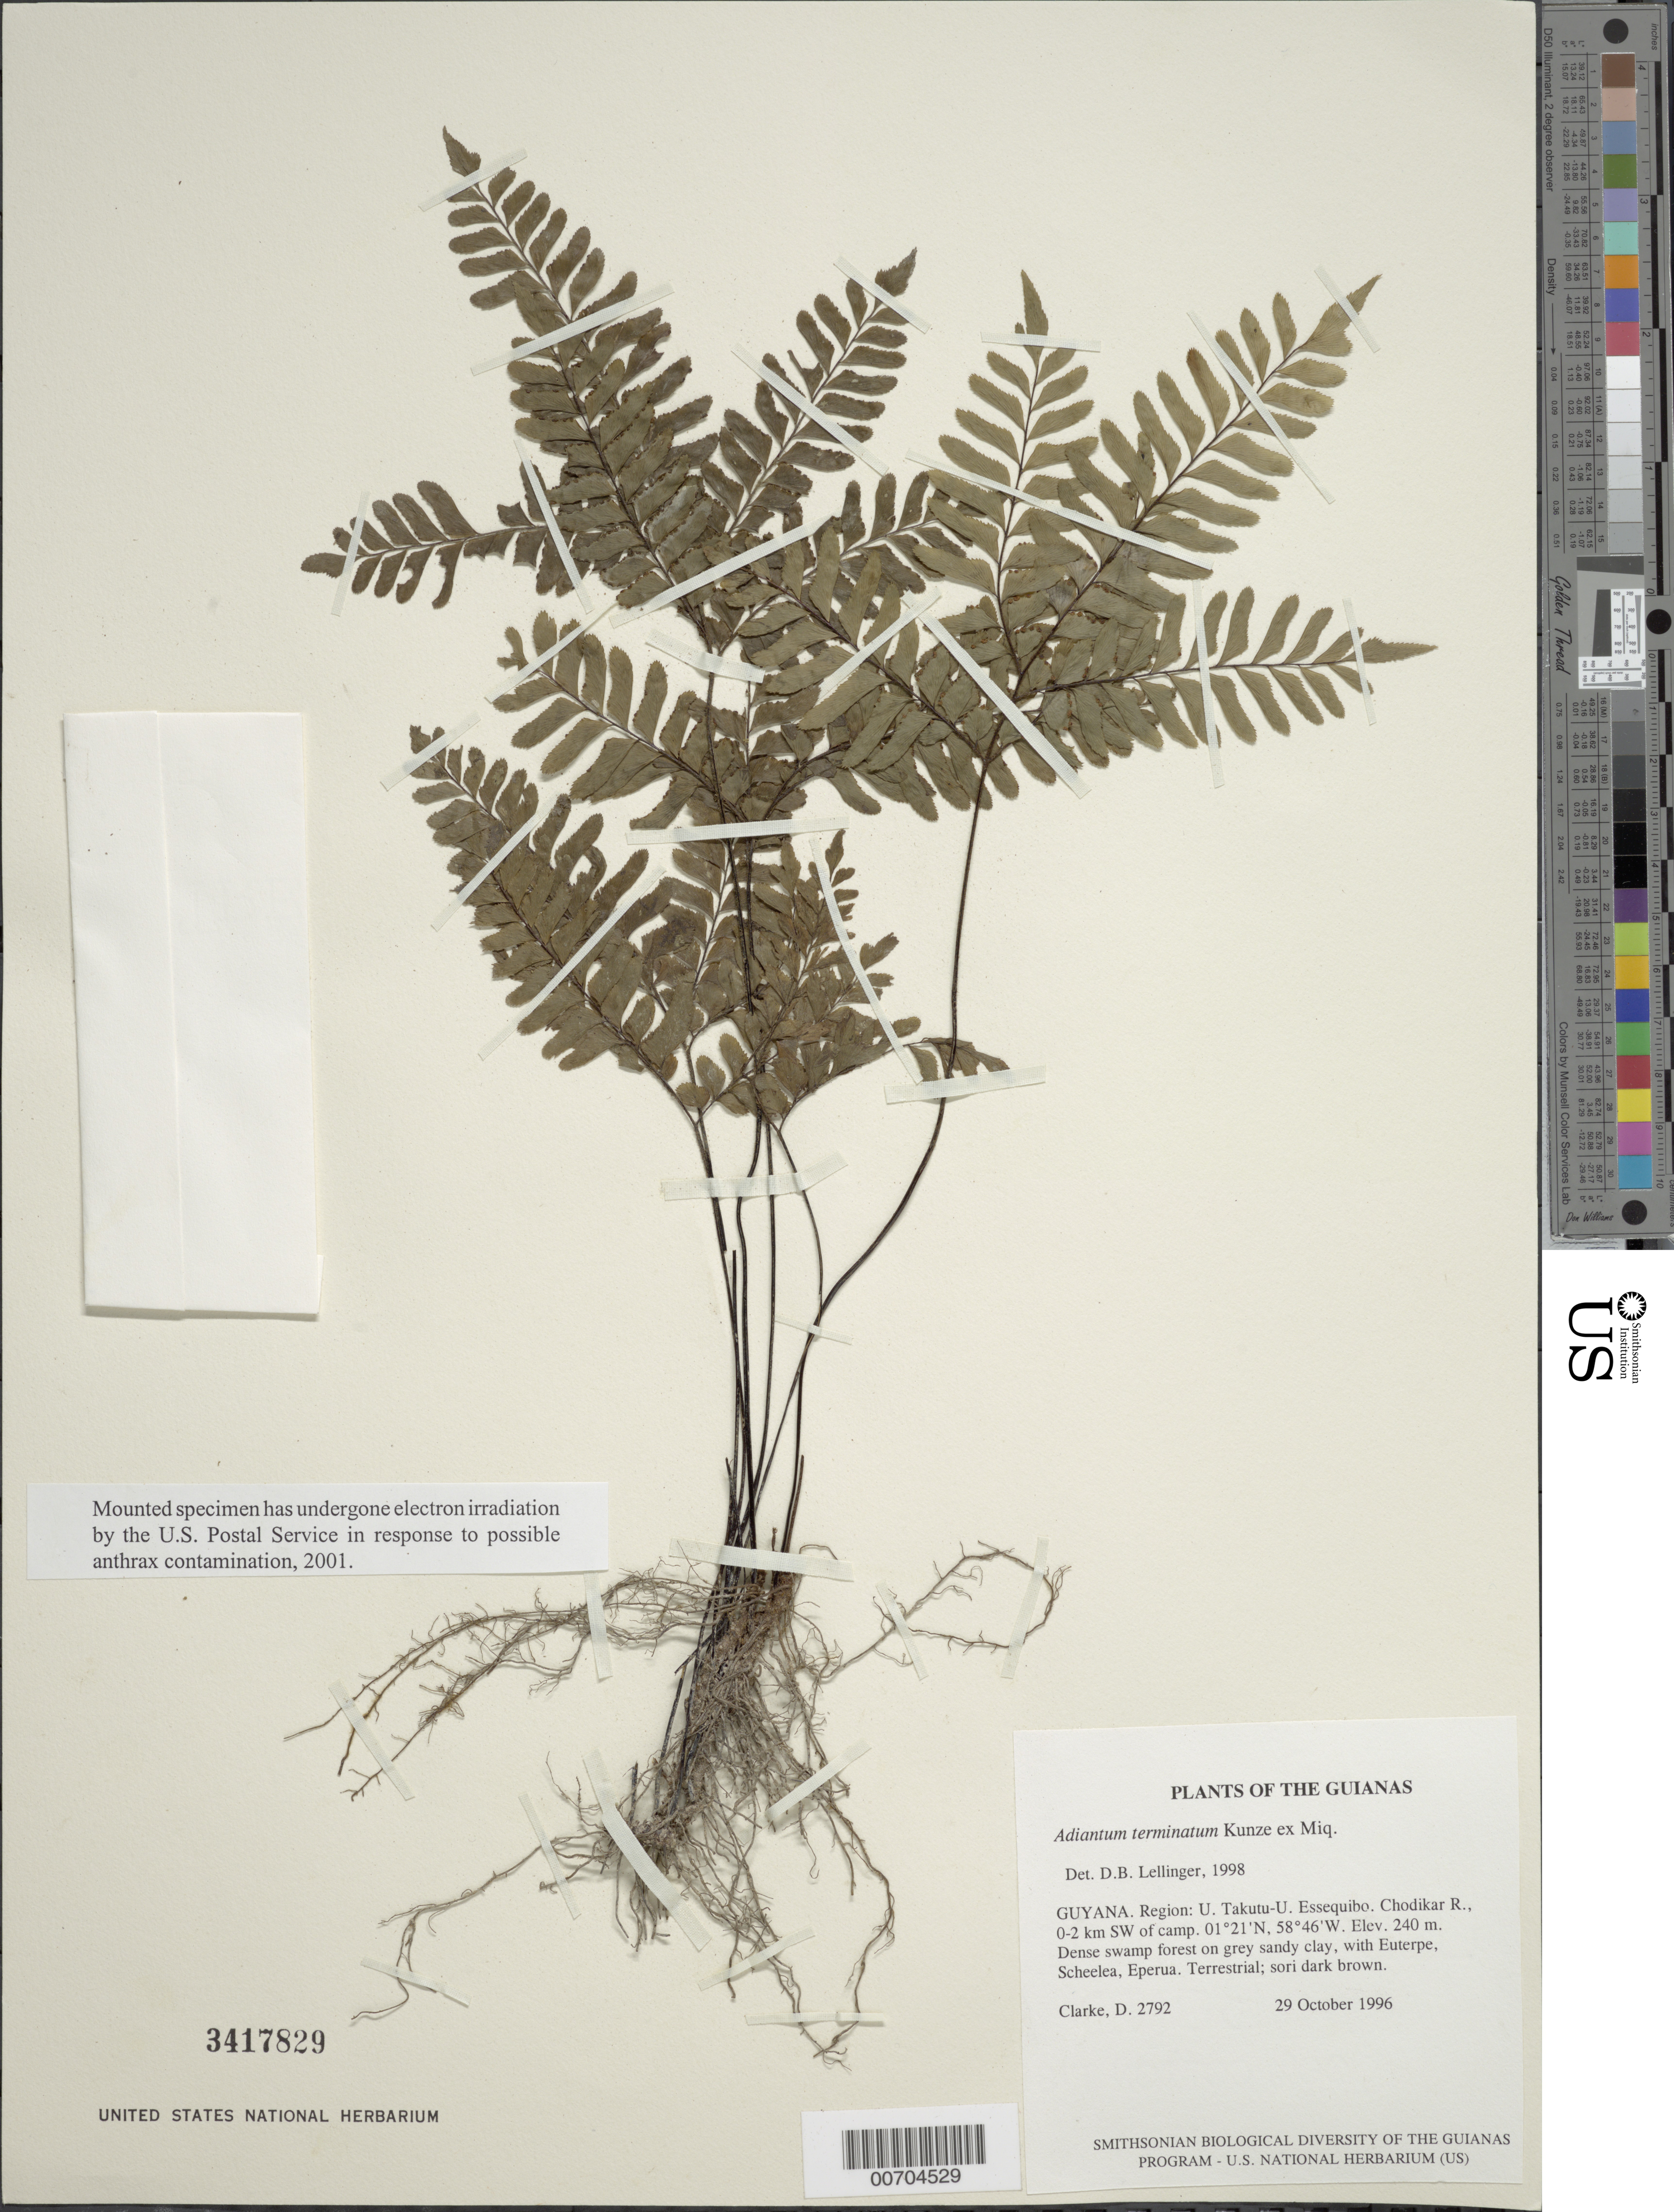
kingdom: Plantae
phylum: Tracheophyta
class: Polypodiopsida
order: Polypodiales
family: Pteridaceae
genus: Adiantum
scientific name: Adiantum terminatum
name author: Kunze ex Miq.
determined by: Lellinger, David B., (BOT), Smithsonian Institution - National Museum of Natural History (UNITED STATES)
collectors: H. D. Clarke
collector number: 2792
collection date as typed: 29 October 1996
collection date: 1996-10-29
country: Guyana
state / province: U. Takutu-U. Essequibo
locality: Chodikar R., 0-2 km SW of camp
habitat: Dense swamp forest on grey sandy clay, with Euterpe, Scheelea, Eperua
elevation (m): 240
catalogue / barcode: US 3417829